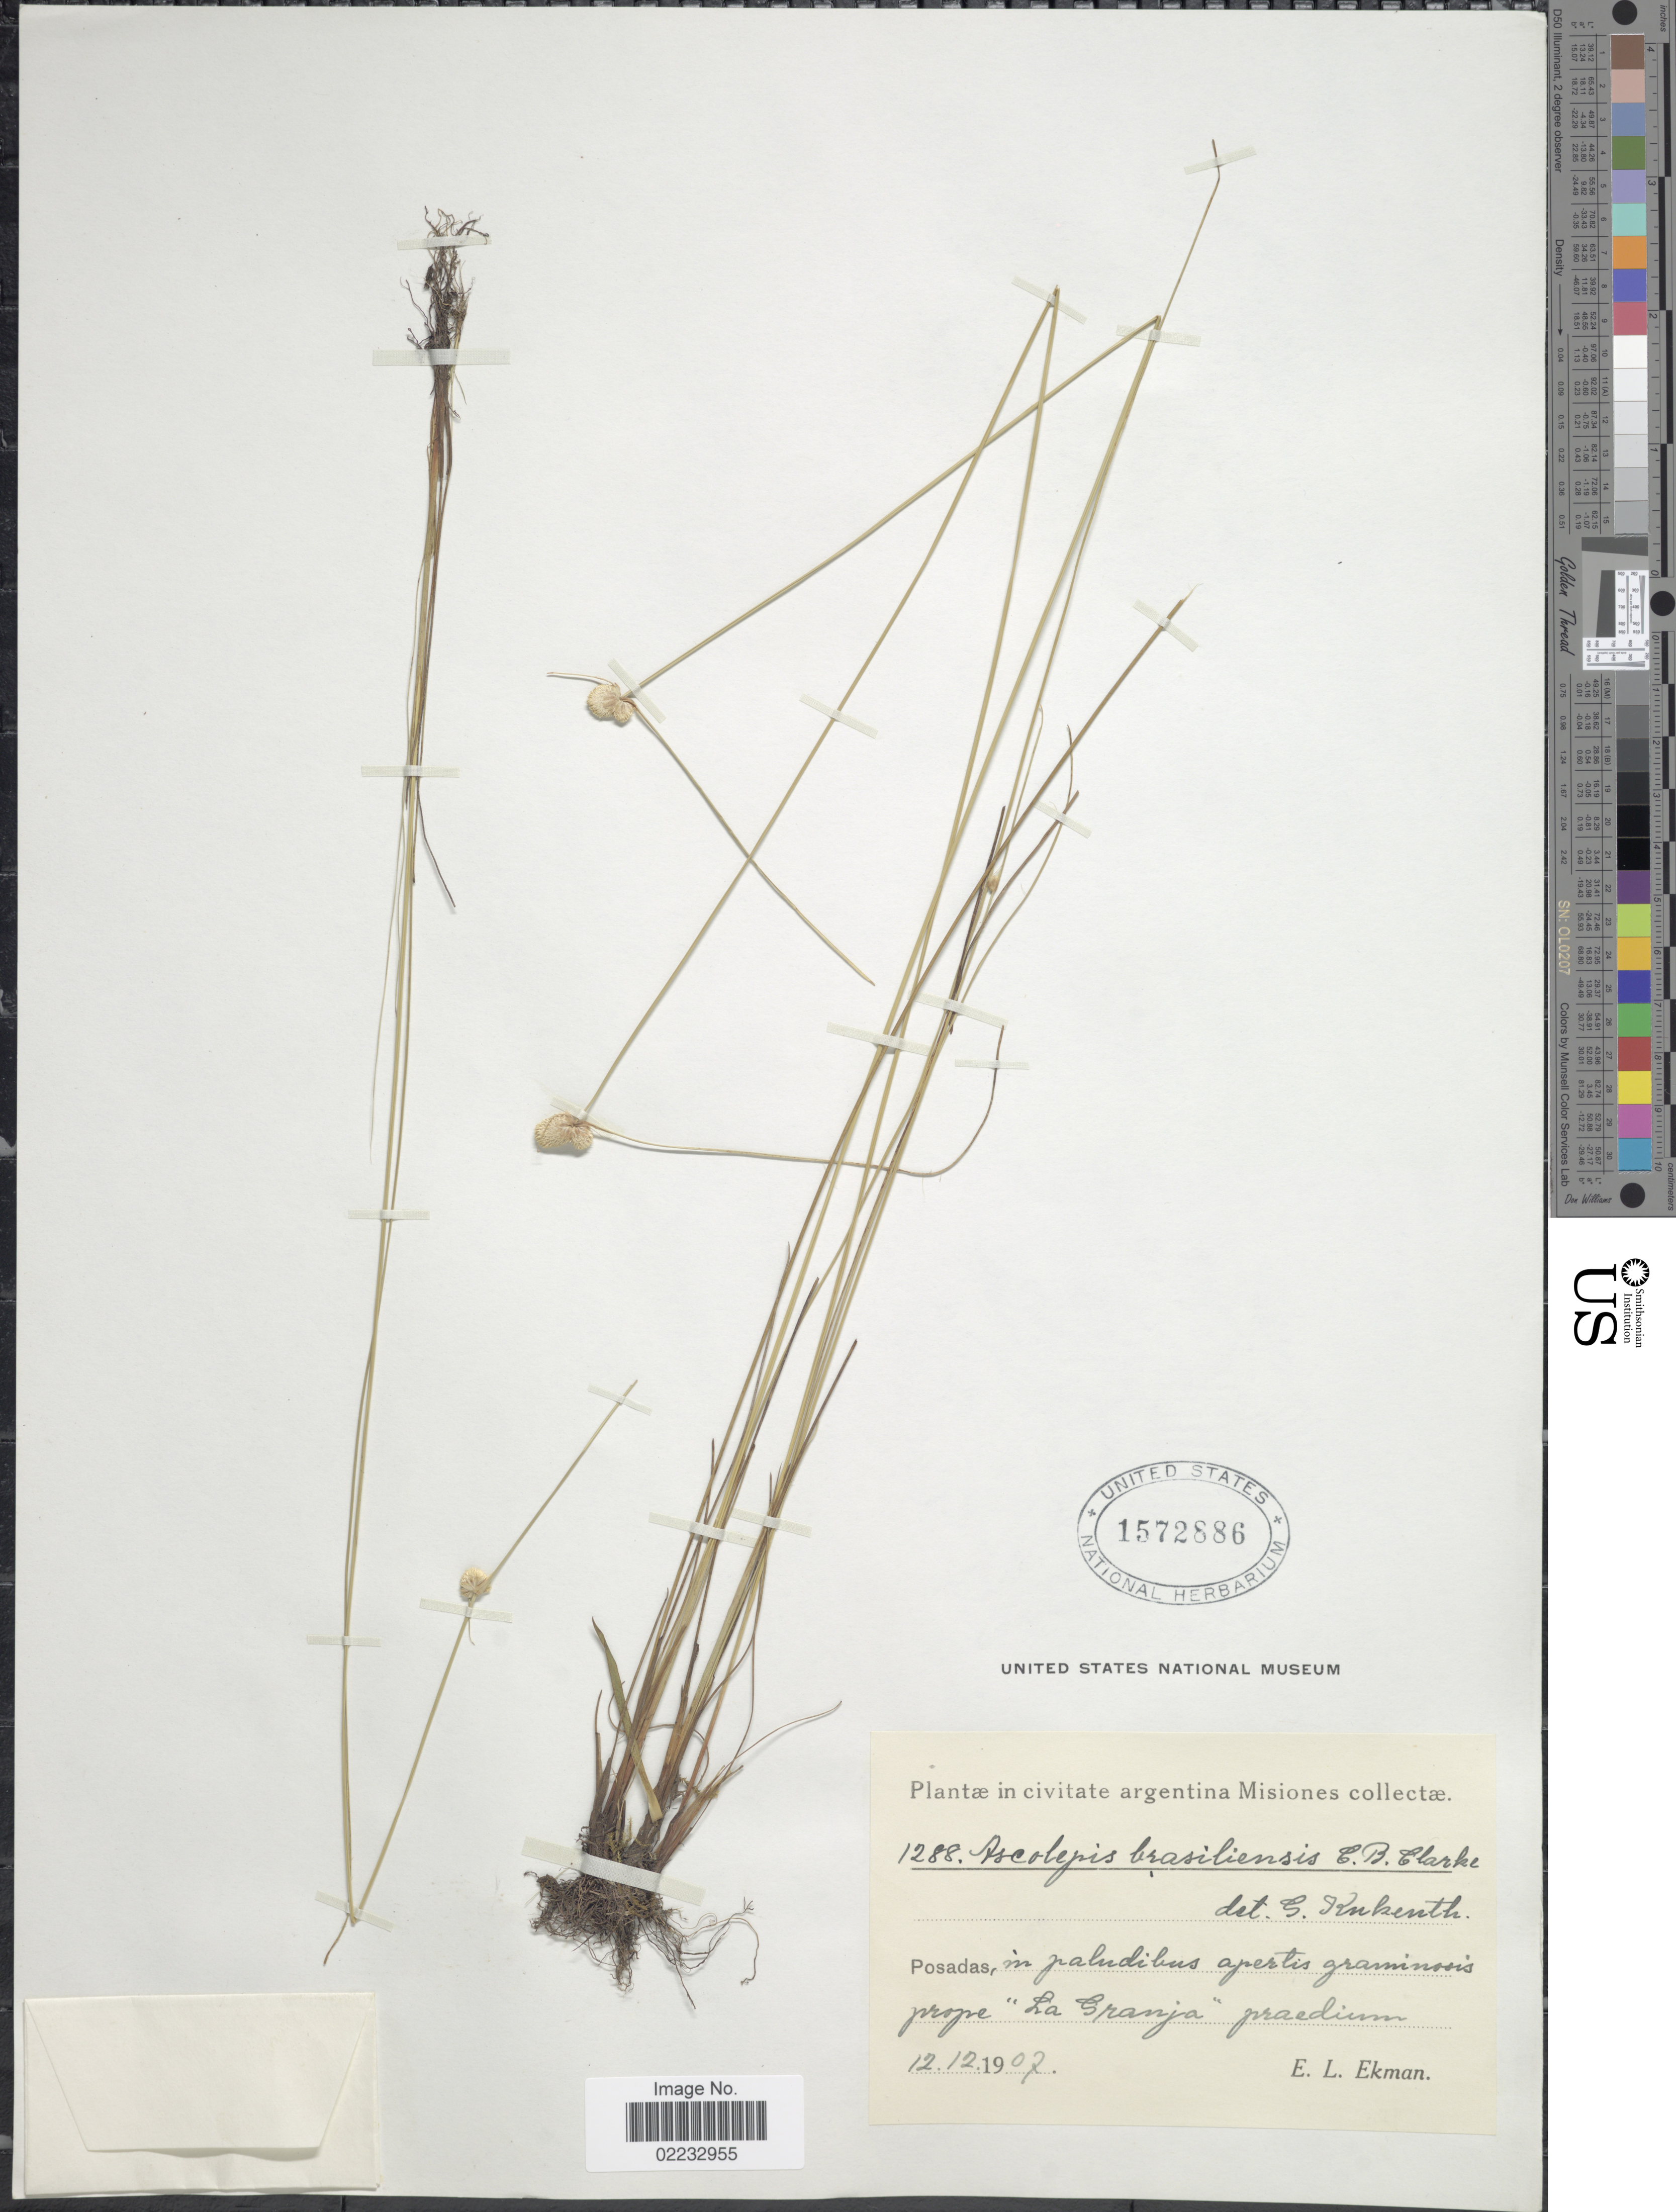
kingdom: Plantae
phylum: Tracheophyta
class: Liliopsida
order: Poales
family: Cyperaceae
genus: Cyperus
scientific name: Cyperus brasiliensis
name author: (Kunth) Bauters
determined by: Strong, M. T., (US), Smithsonian Institution - National Museum of Natural History (UNITED STATES)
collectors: E. L. Ekman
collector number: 1288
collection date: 1907-12-12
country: Argentina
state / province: Misiones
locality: In civitate argentina Misiones, Posadas, in paludibus apertis graminosis prope "La Granja"praedium.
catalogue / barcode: US 1572886